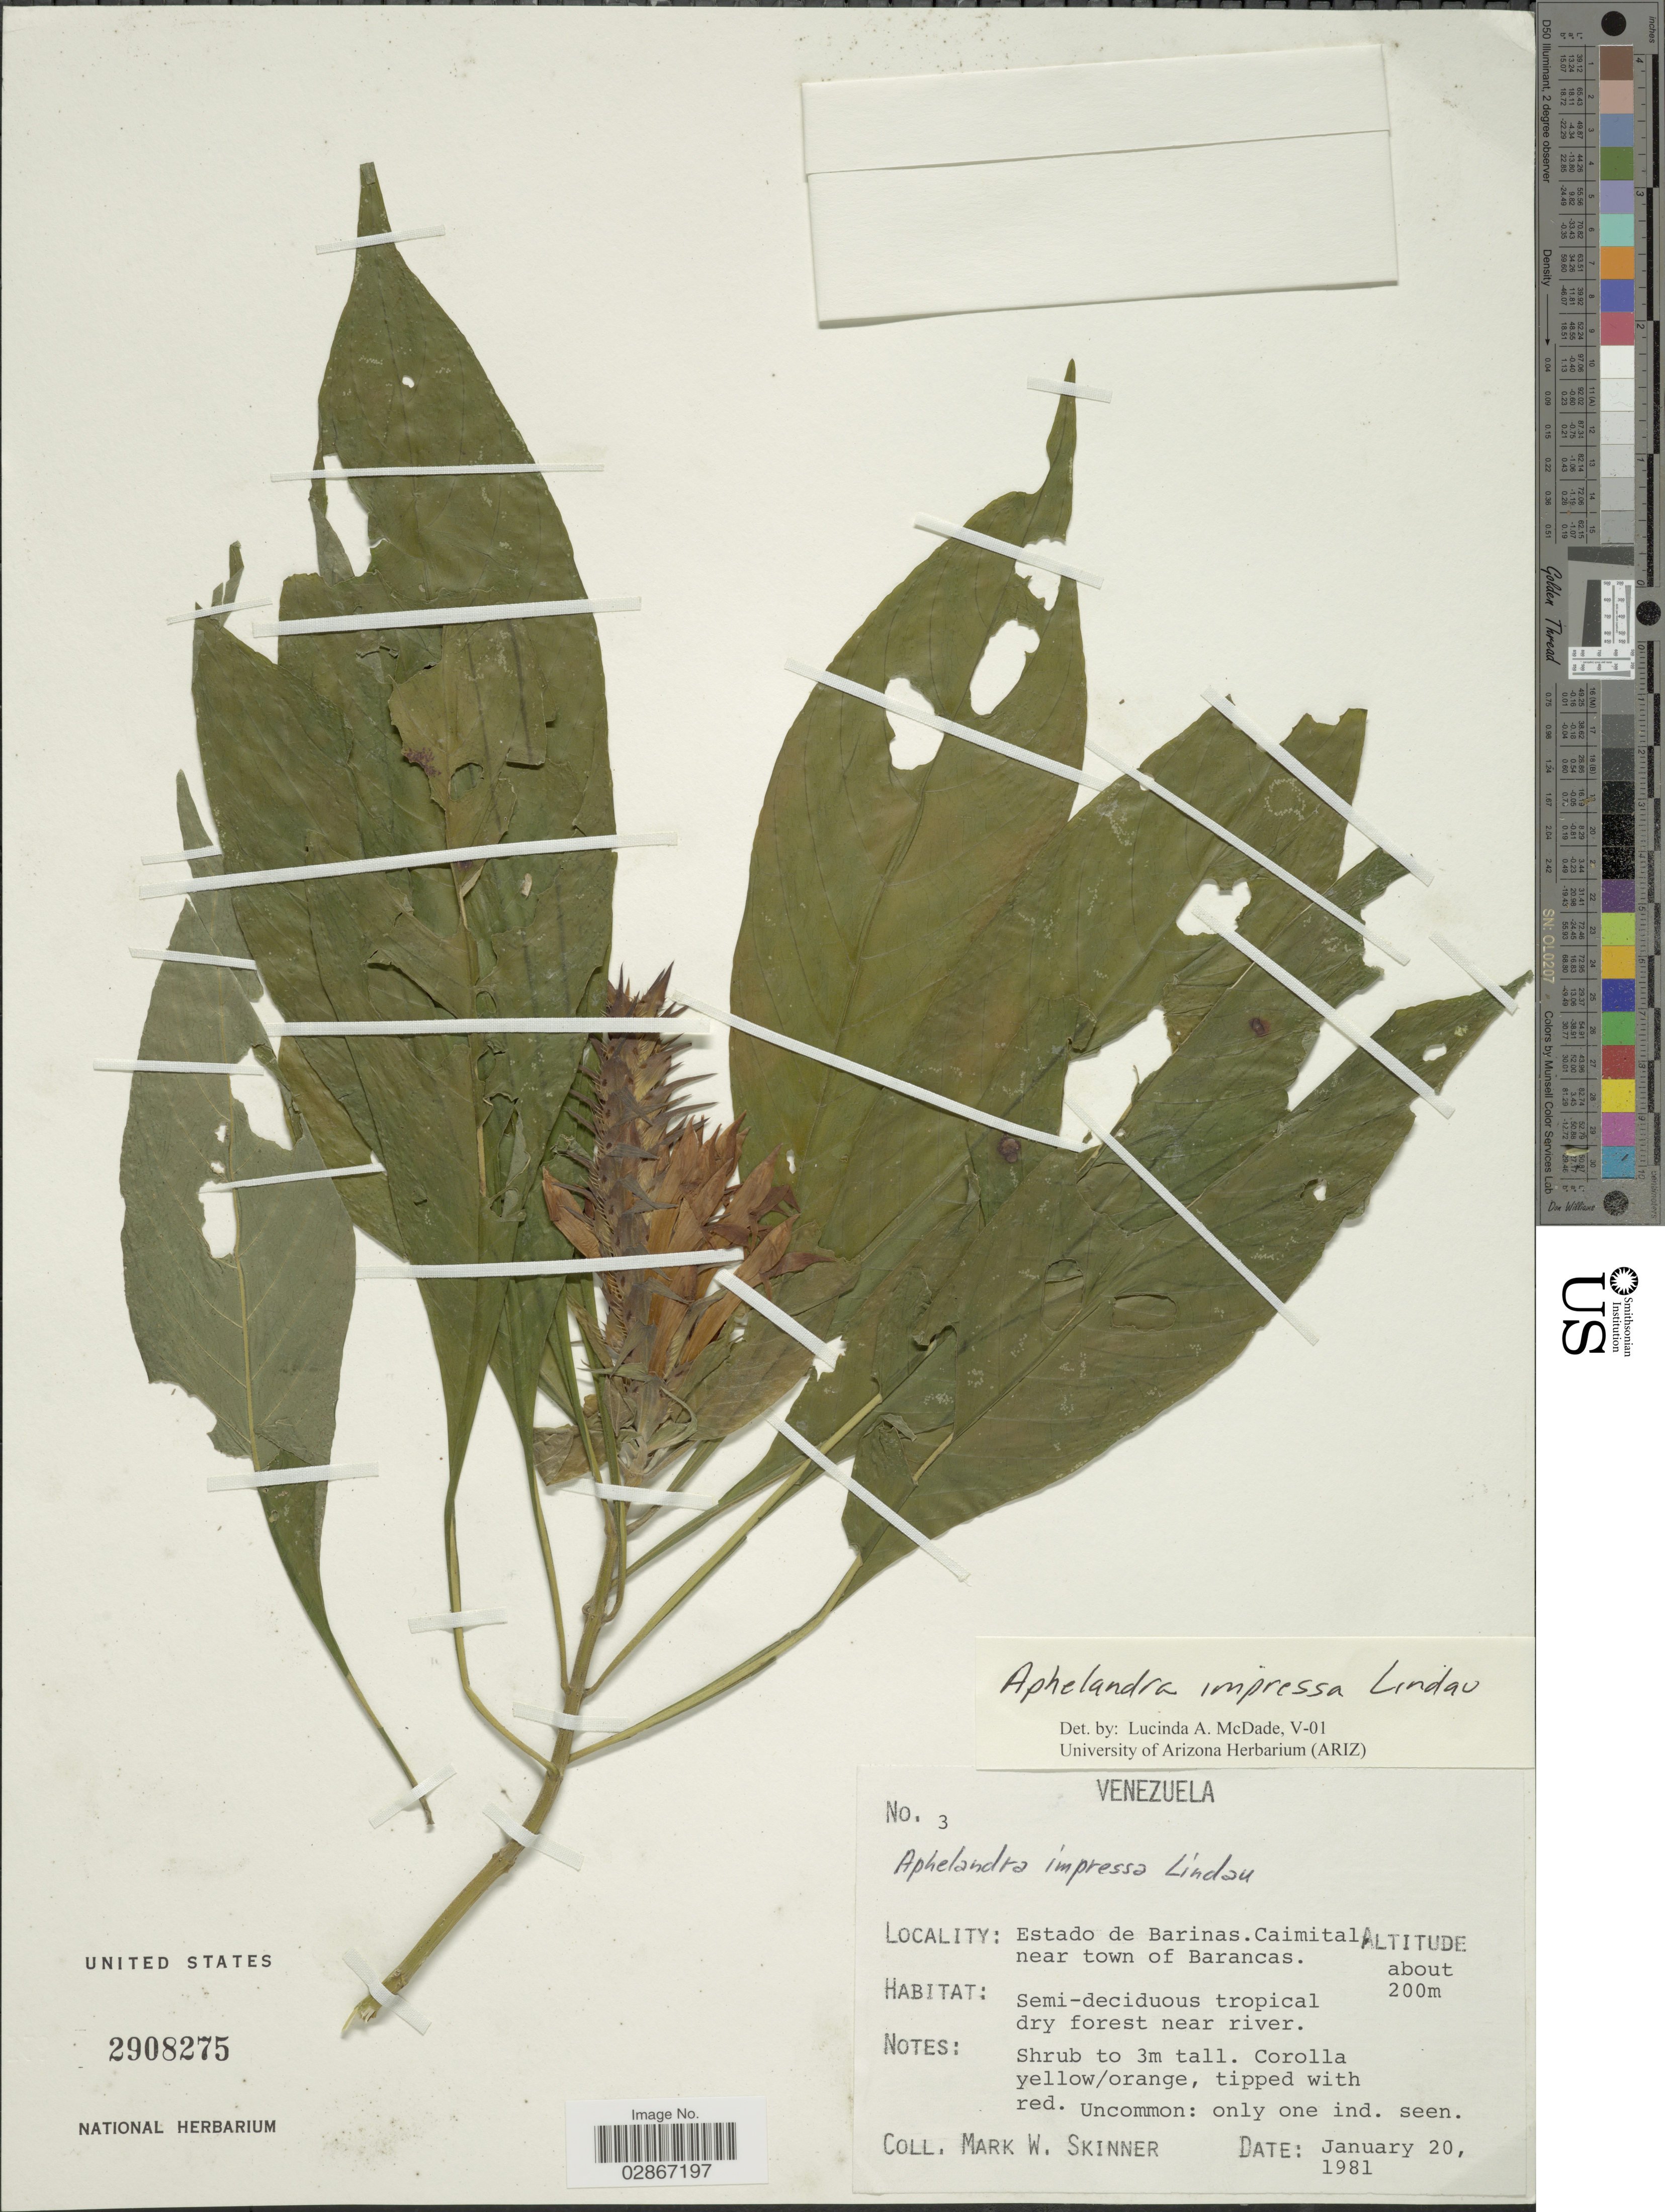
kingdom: Plantae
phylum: Tracheophyta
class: Magnoliopsida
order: Lamiales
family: Acanthaceae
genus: Aphelandra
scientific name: Aphelandra impressa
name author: Lindau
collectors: M. Skinner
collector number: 3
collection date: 1981-01-20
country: Venezuela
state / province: Barinas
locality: Caimital, near town of Barancas.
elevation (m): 200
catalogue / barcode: US 2908275